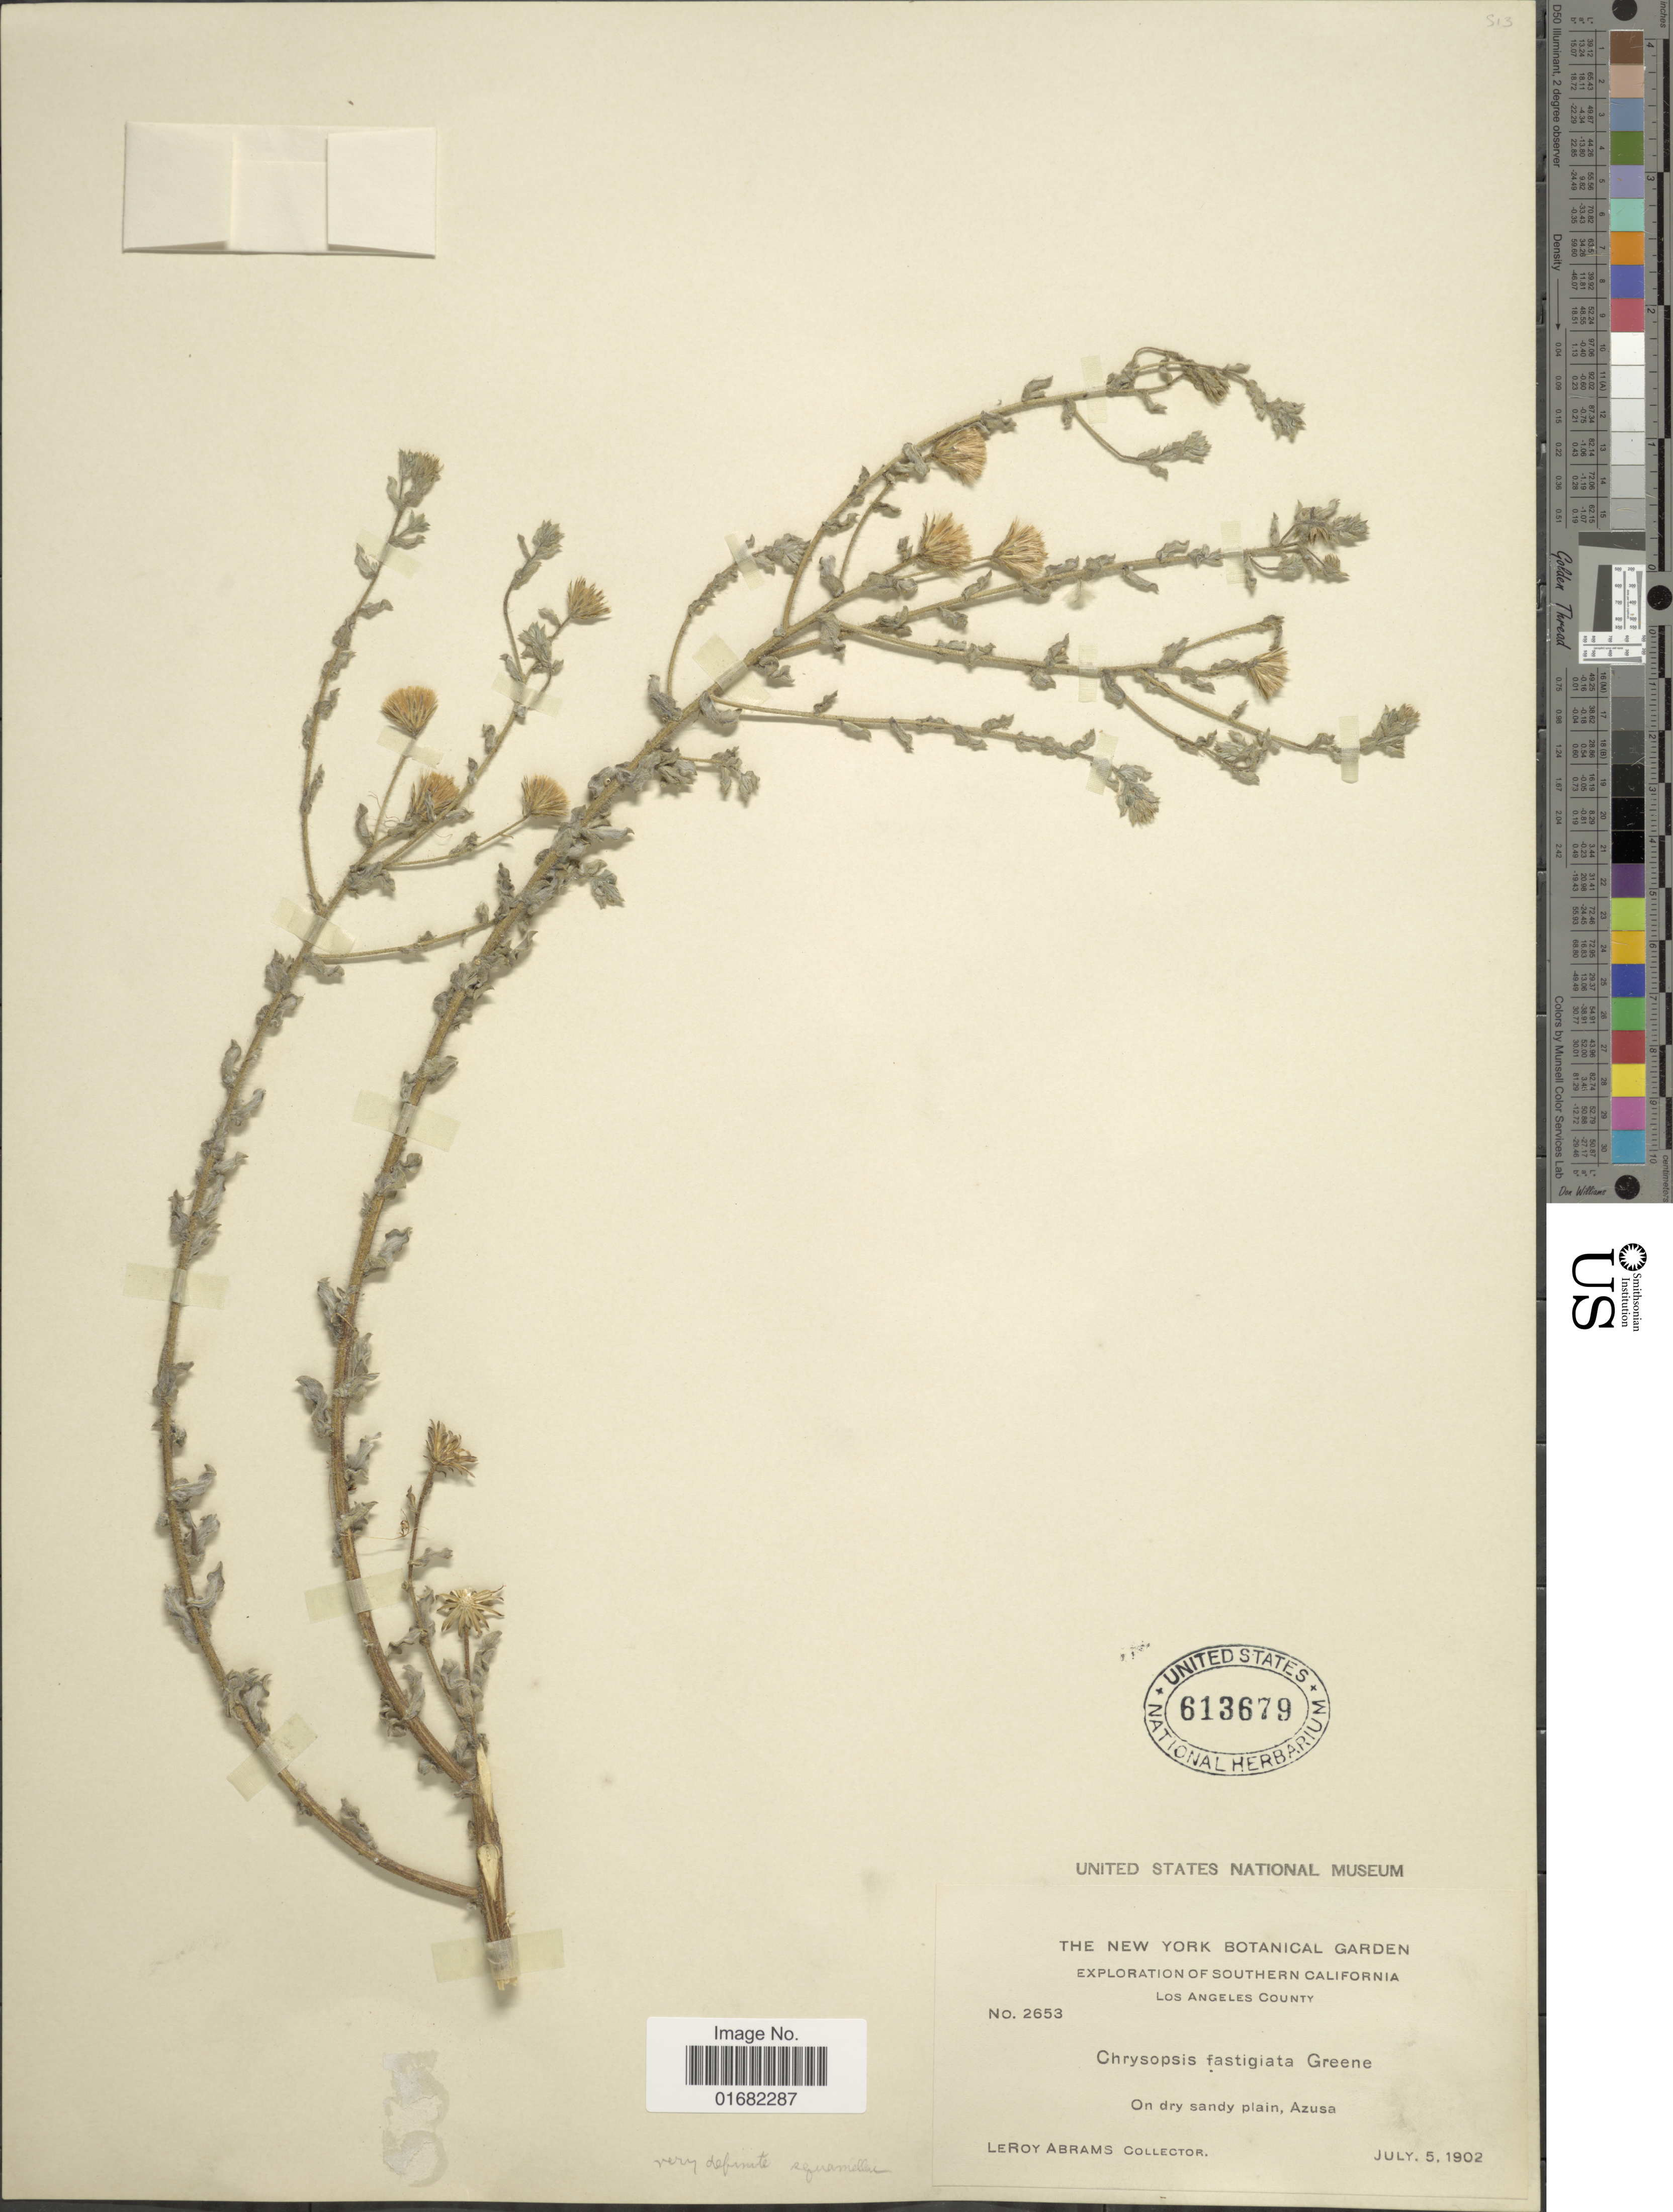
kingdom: Plantae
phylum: Tracheophyta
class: Magnoliopsida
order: Asterales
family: Asteraceae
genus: Heterotheca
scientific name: Heterotheca fastigiata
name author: (Greene) V.L. Harms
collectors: L. Abrams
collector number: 2653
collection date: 1902-07-05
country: United States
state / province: California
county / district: Los Angeles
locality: Southern California. Los Angeles County. Azusa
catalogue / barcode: US 613679